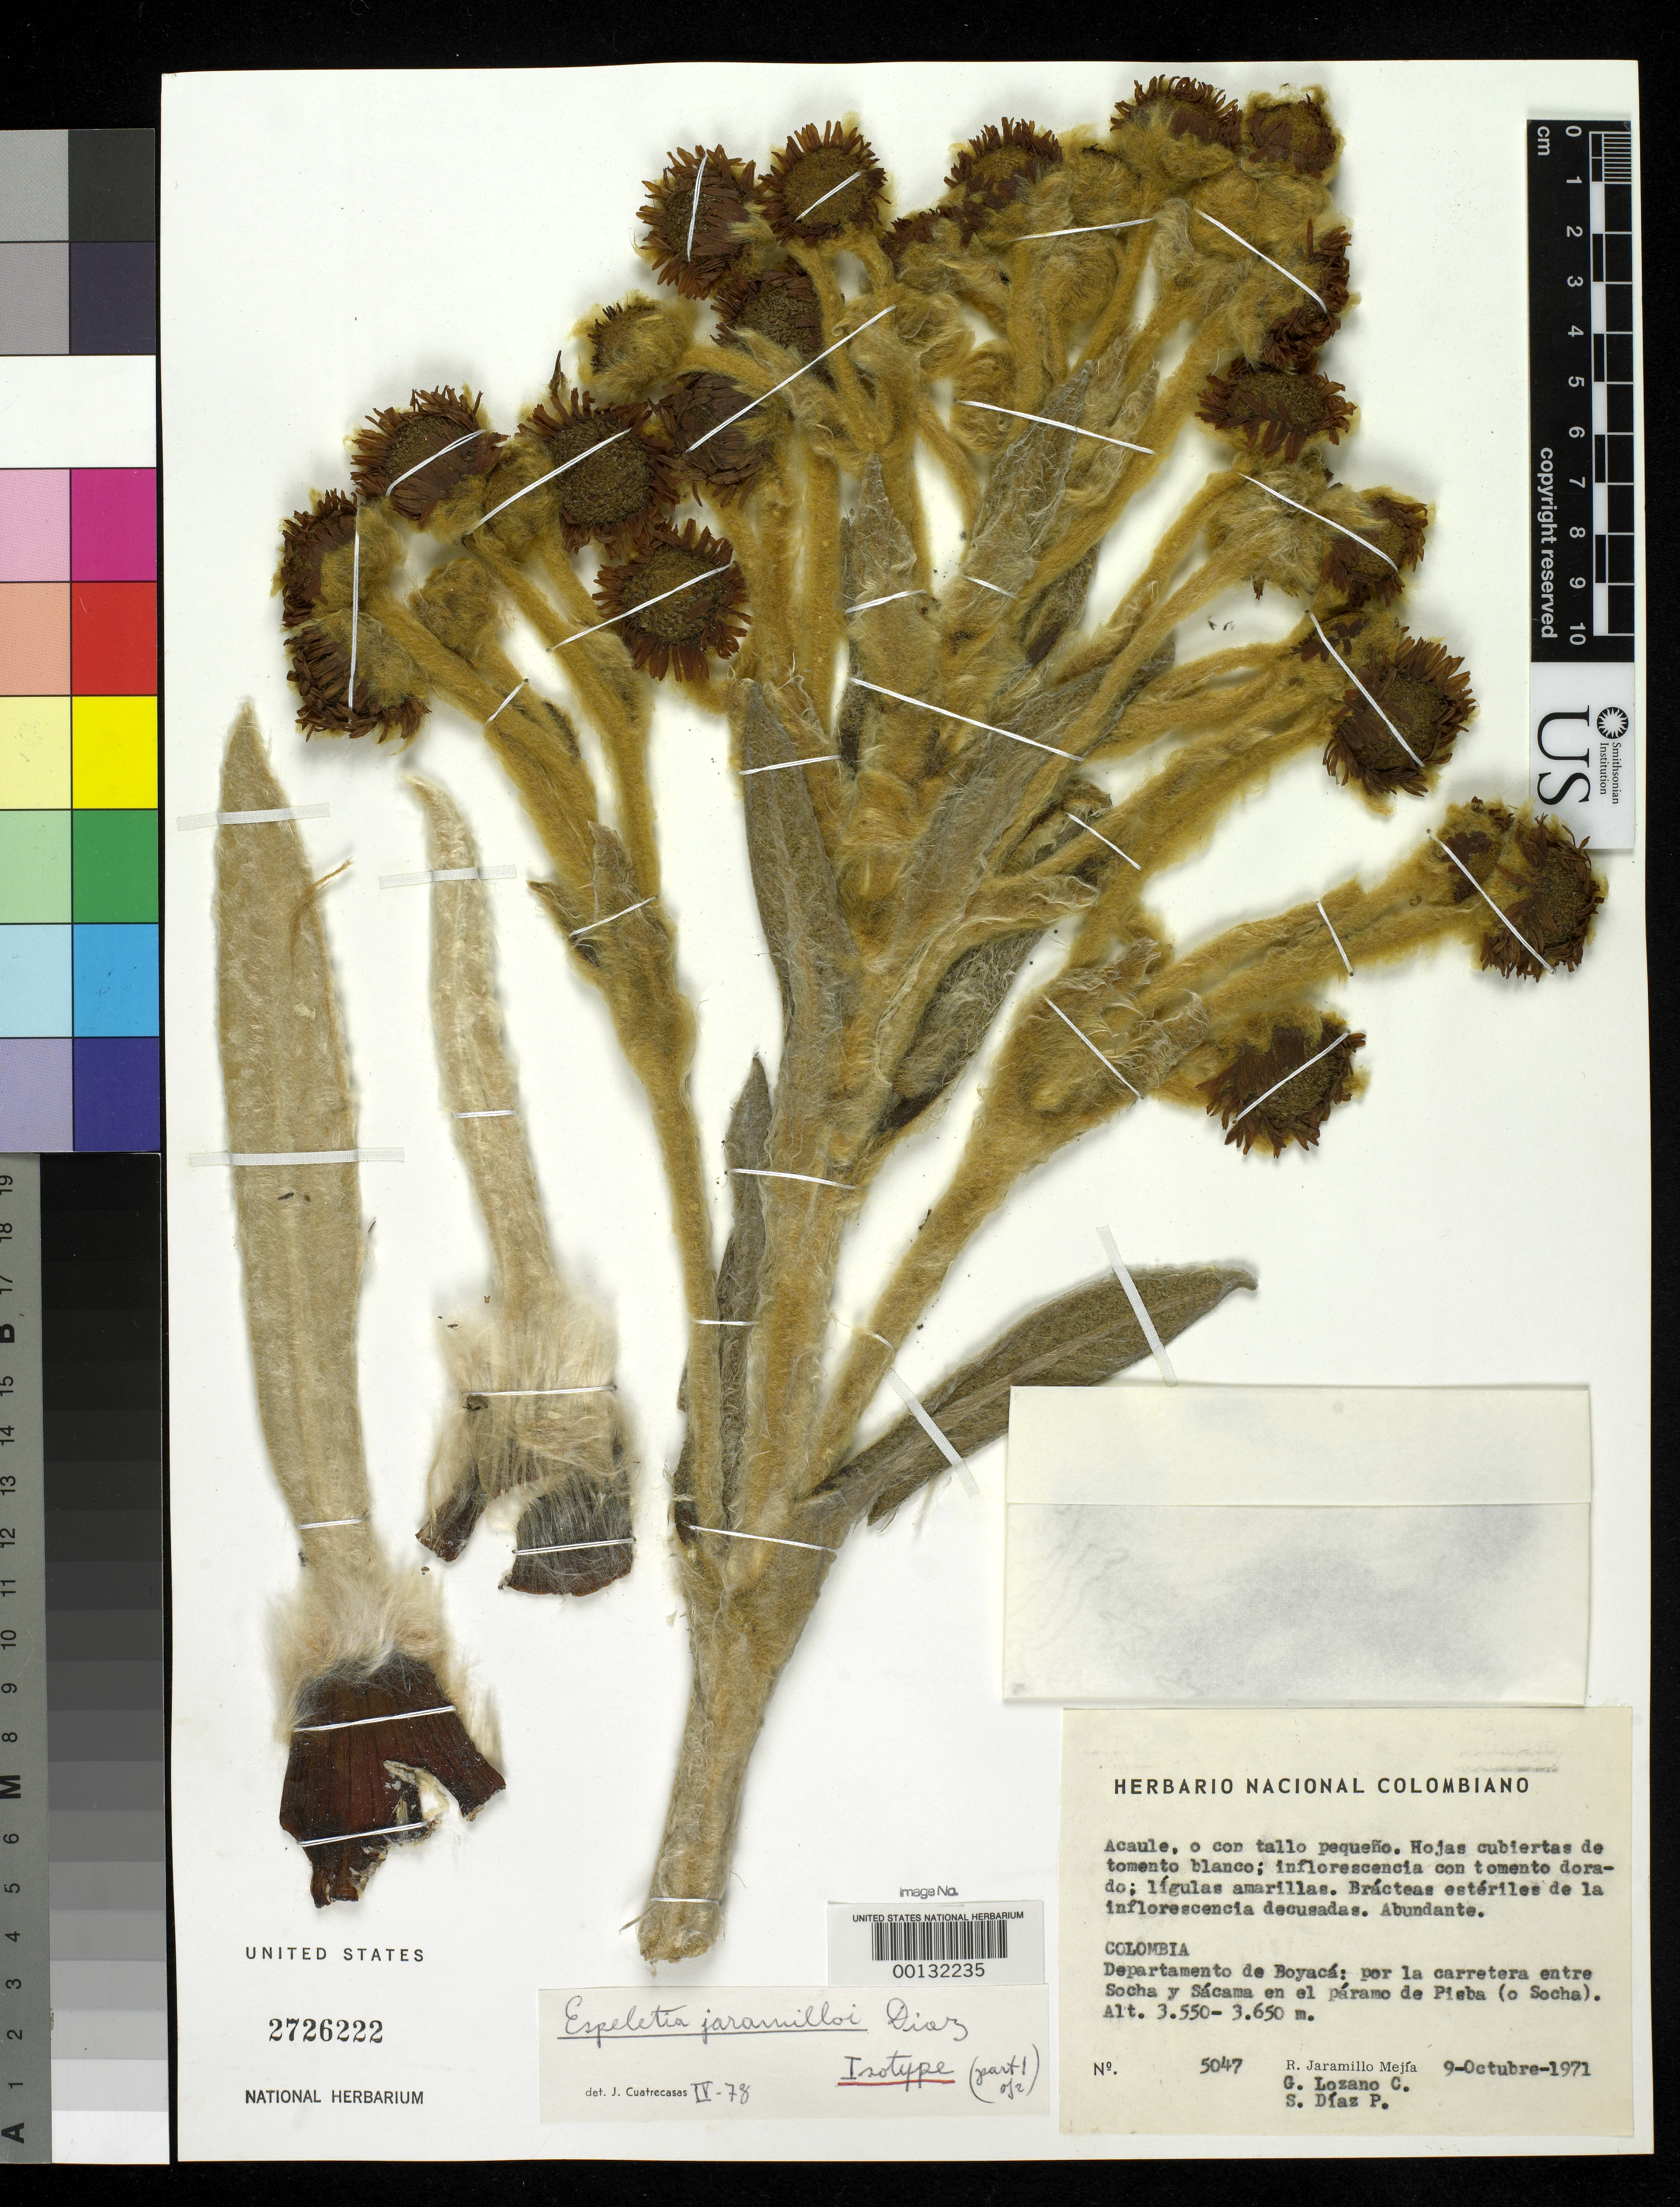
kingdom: Plantae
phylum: Tracheophyta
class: Magnoliopsida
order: Asterales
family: Asteraceae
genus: Espeletia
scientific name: Espeletia jaramilloi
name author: S. Díaz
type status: Isotype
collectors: R. Jaramillo M.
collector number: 5047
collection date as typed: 09 Oct 1971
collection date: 1971-10-09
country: Colombia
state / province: Boyacá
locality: Between Socha and Sacama, Páramo de Pisba.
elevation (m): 3550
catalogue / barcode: US 2726222